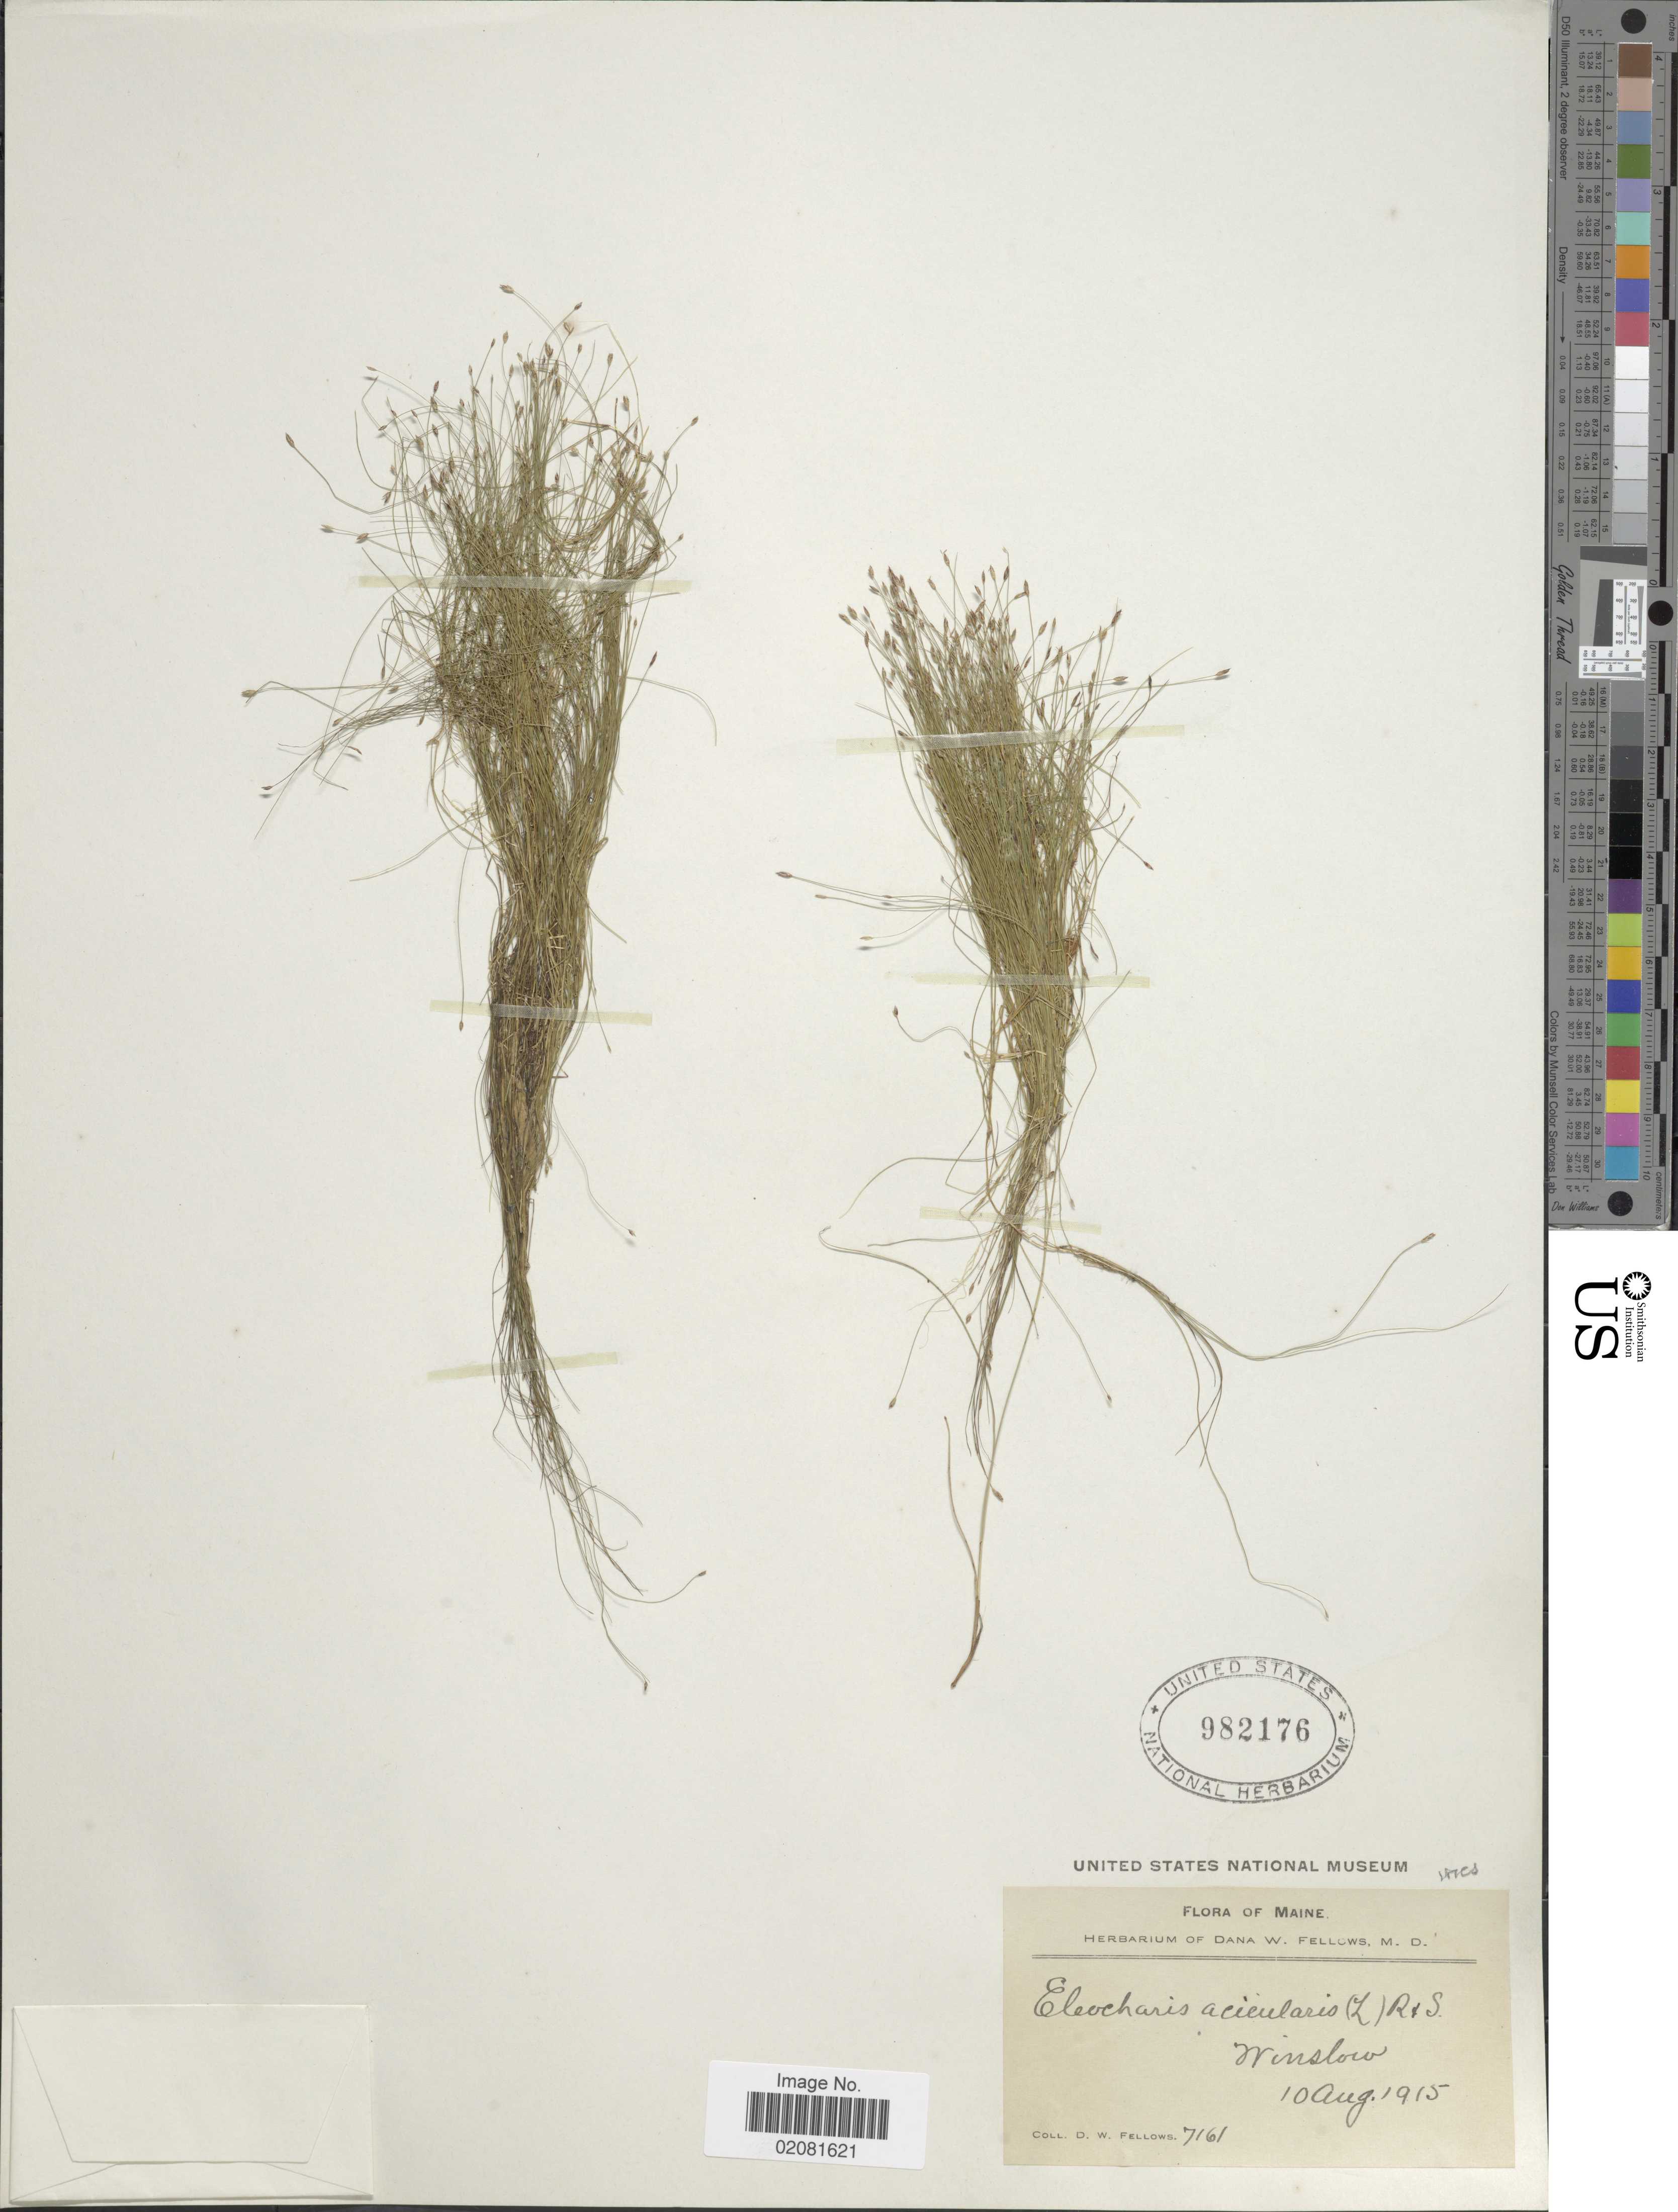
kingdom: Plantae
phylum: Tracheophyta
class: Liliopsida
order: Poales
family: Cyperaceae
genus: Eleocharis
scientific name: Eleocharis acicularis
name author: (L.) Roem. & Schult.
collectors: D. W. Fellows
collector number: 7161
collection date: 1915-08-10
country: United States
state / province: Maine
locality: Winslow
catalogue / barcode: US 982176